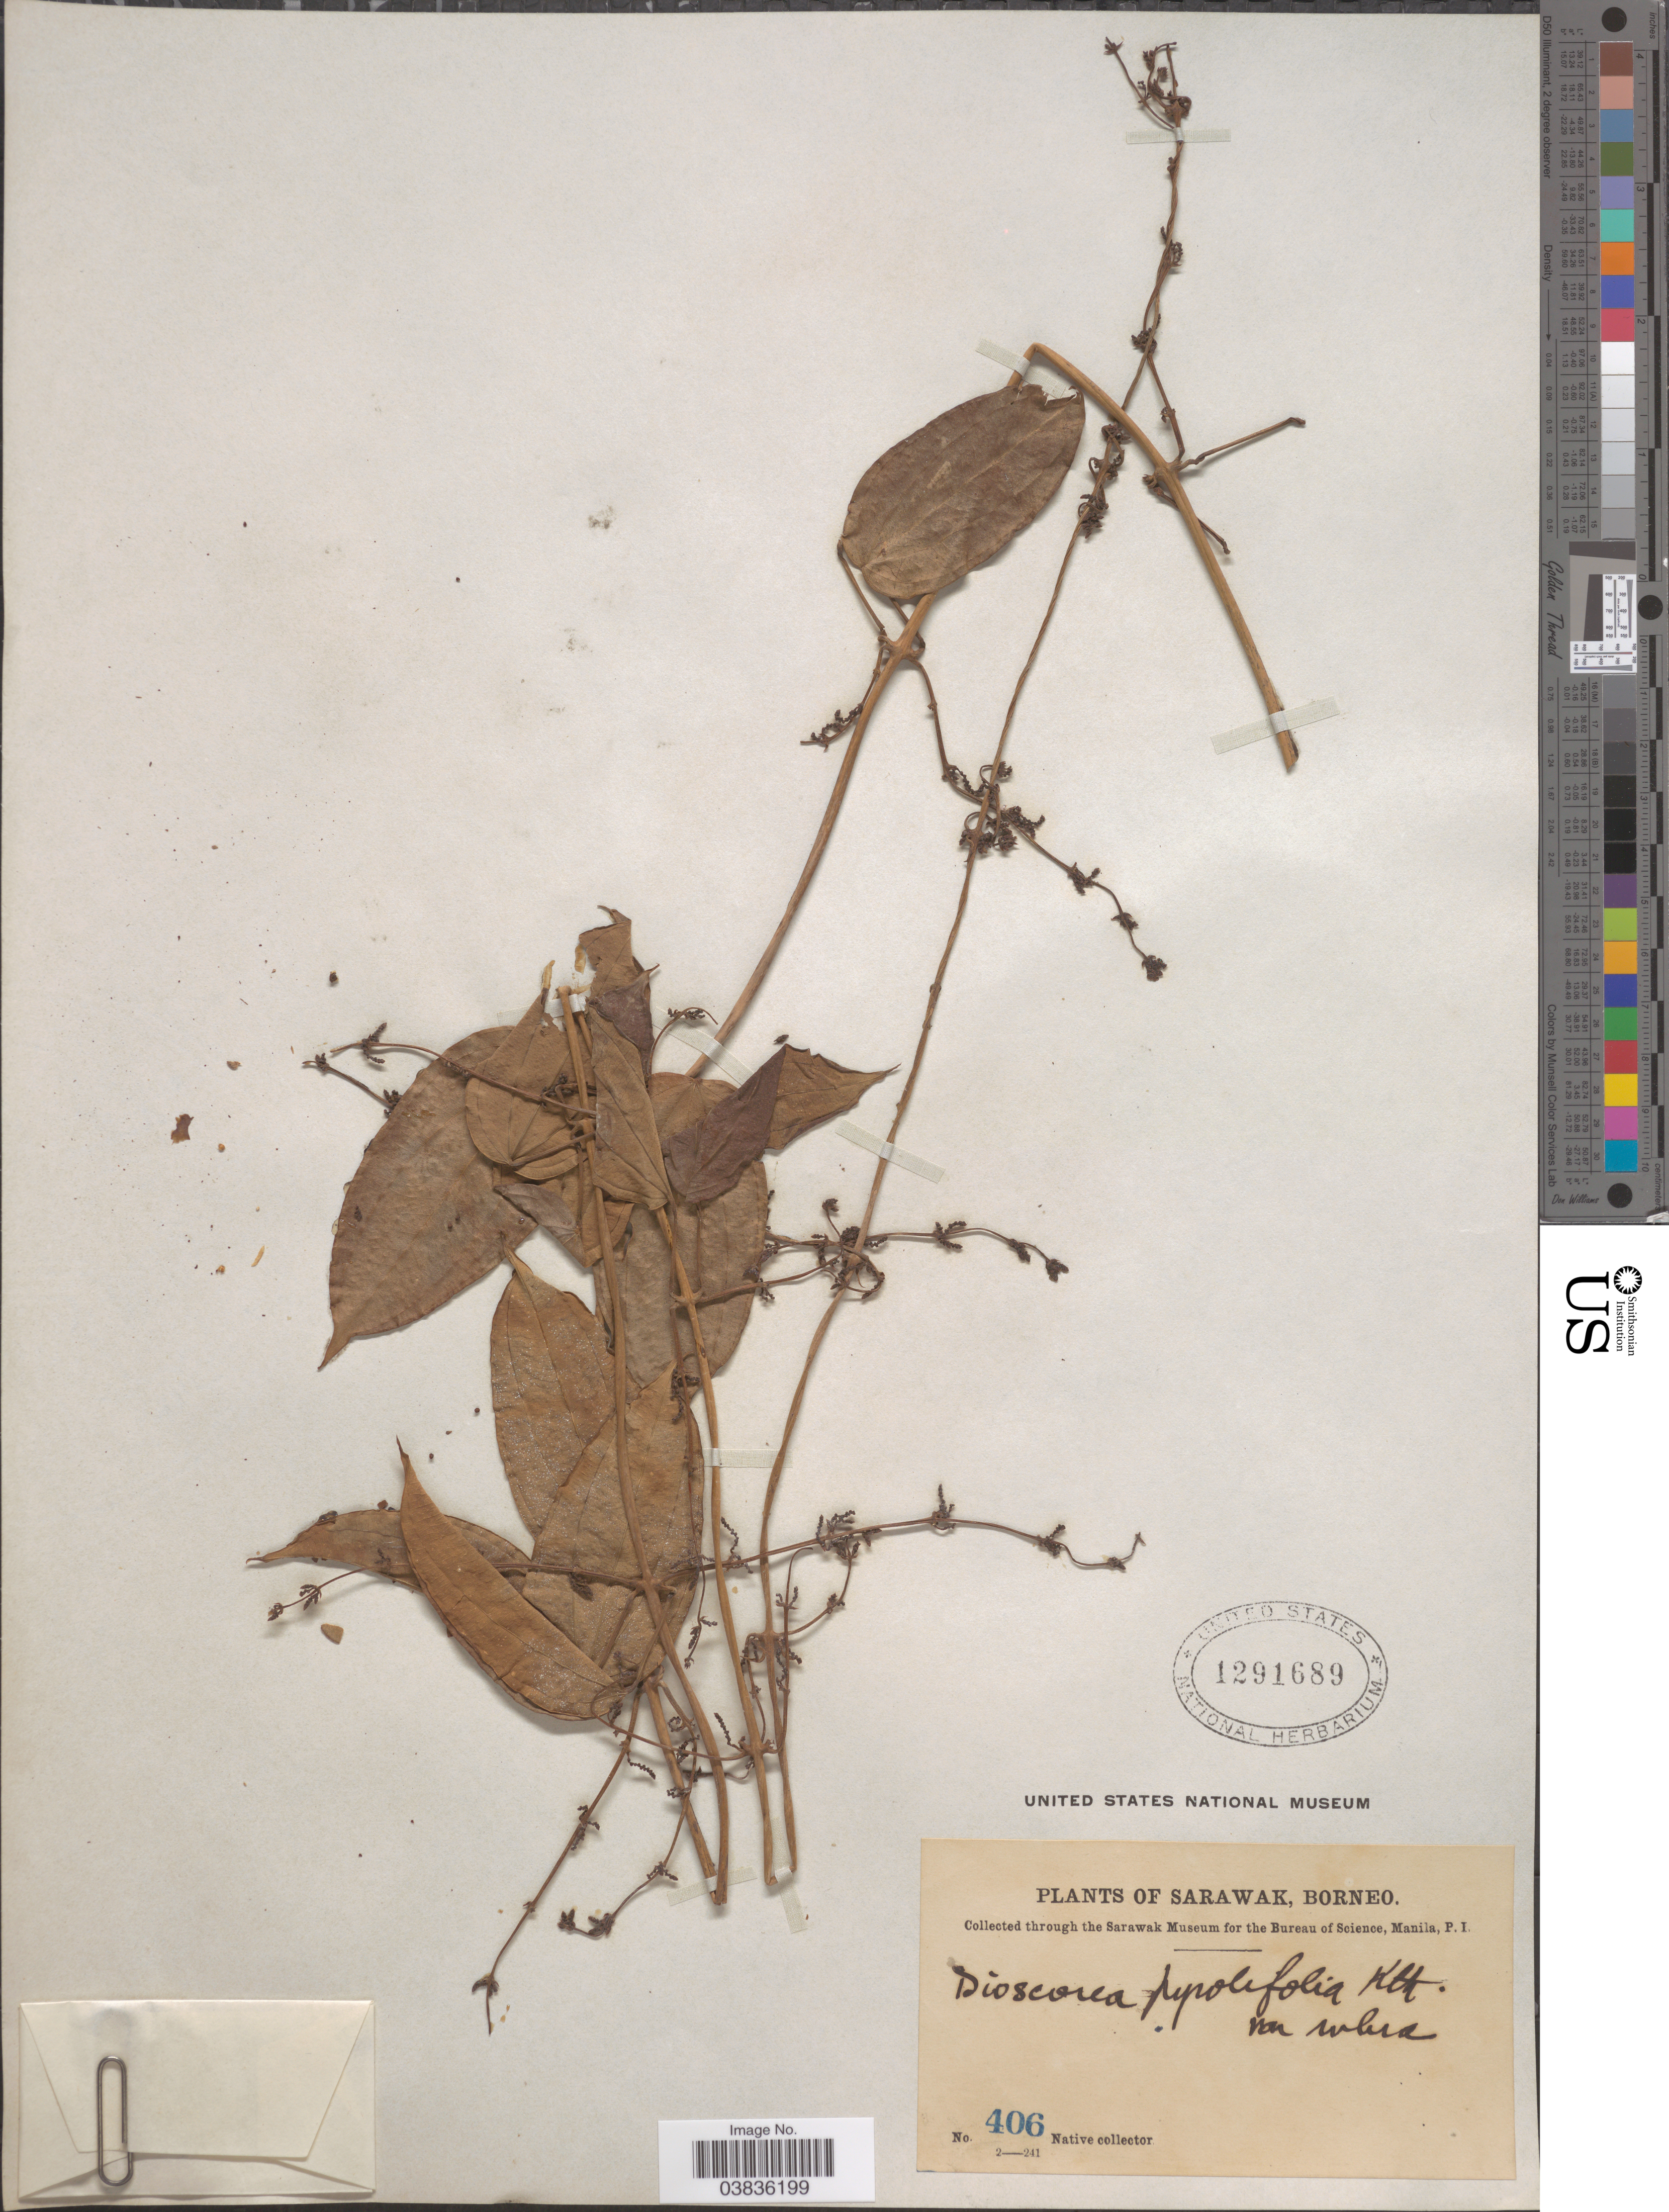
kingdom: Plantae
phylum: Tracheophyta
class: Liliopsida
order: Dioscoreales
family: Dioscoreaceae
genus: Dioscorea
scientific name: Dioscorea pyrifolia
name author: Kunth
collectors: Native collector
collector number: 406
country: Malaysia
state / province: Sarawak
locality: Borneo.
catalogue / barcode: US 1291689